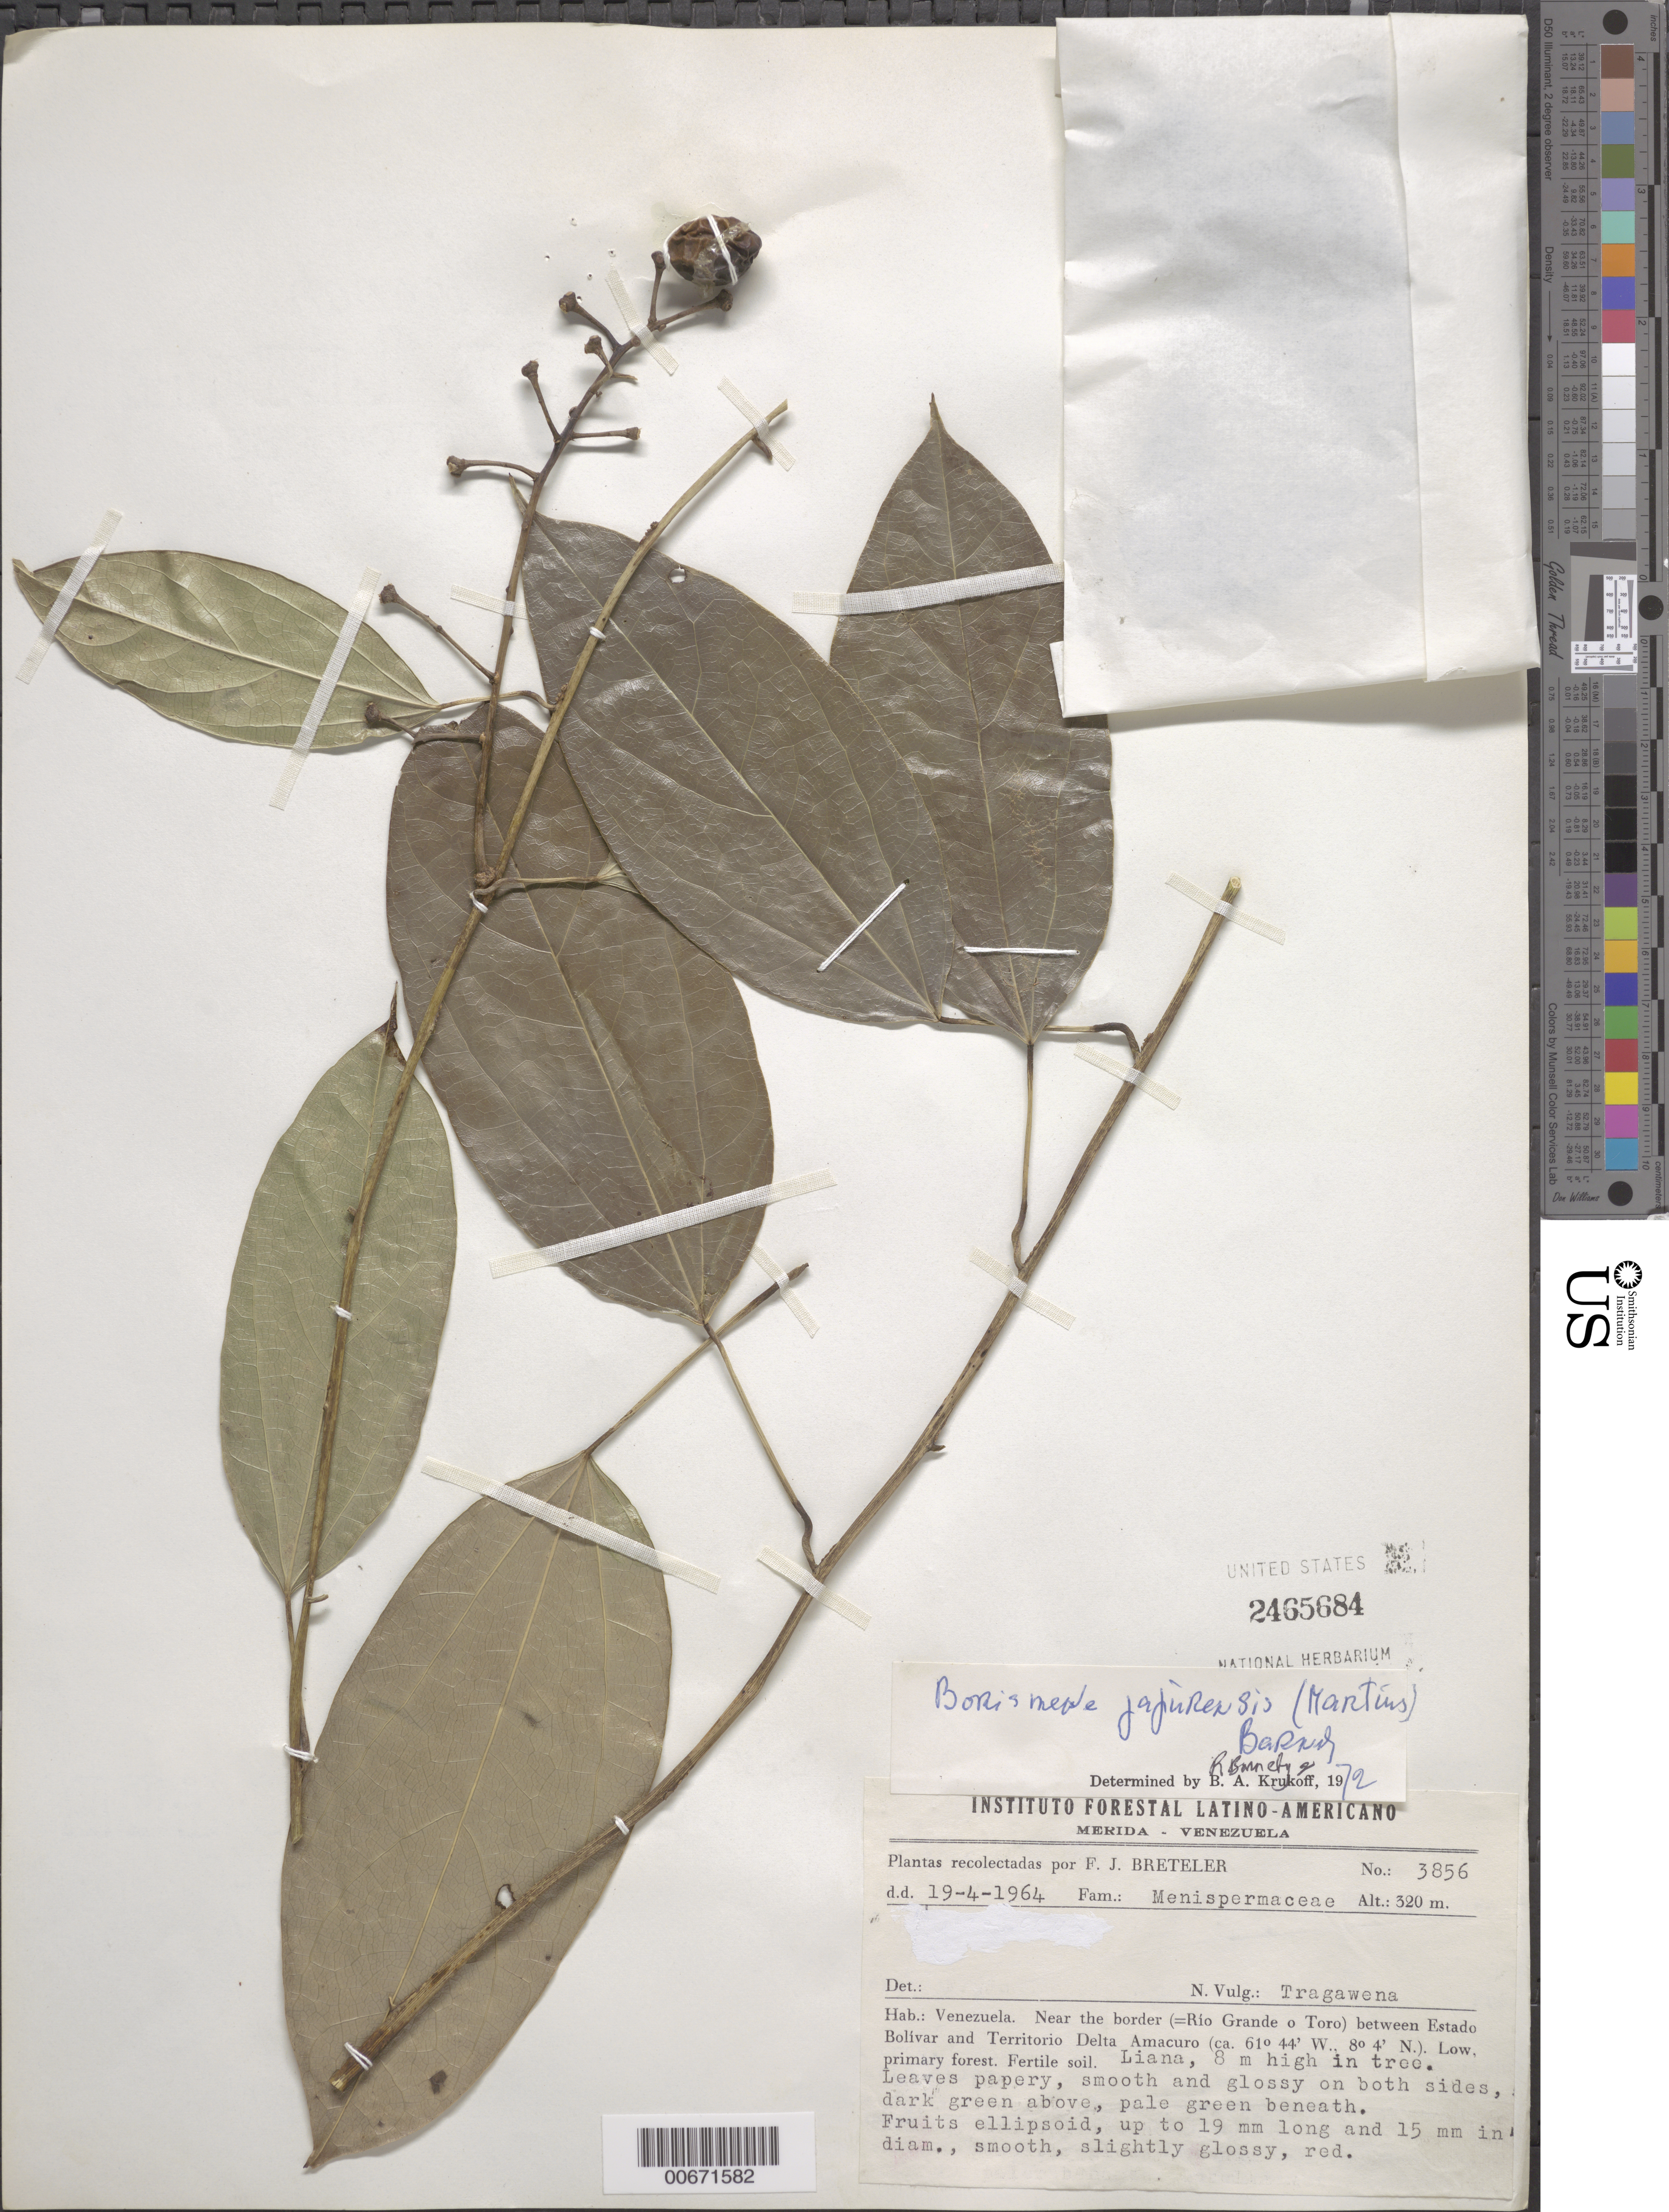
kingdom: Plantae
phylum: Tracheophyta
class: Magnoliopsida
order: Ranunculales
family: Menispermaceae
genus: Borismene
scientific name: Borismene japurensis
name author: (Mart.) Barneby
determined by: Barneby, Rupert C., (NY)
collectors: F. J. Breteler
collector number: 3856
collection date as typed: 19-Apr-64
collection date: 1964-04-19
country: Venezuela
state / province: Bolívar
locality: Río Grande o Toro, near border between Estado Bolívar and Territorío Delta Amacuro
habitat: Low, primary forest, fertile soil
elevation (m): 320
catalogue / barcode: US 2465684